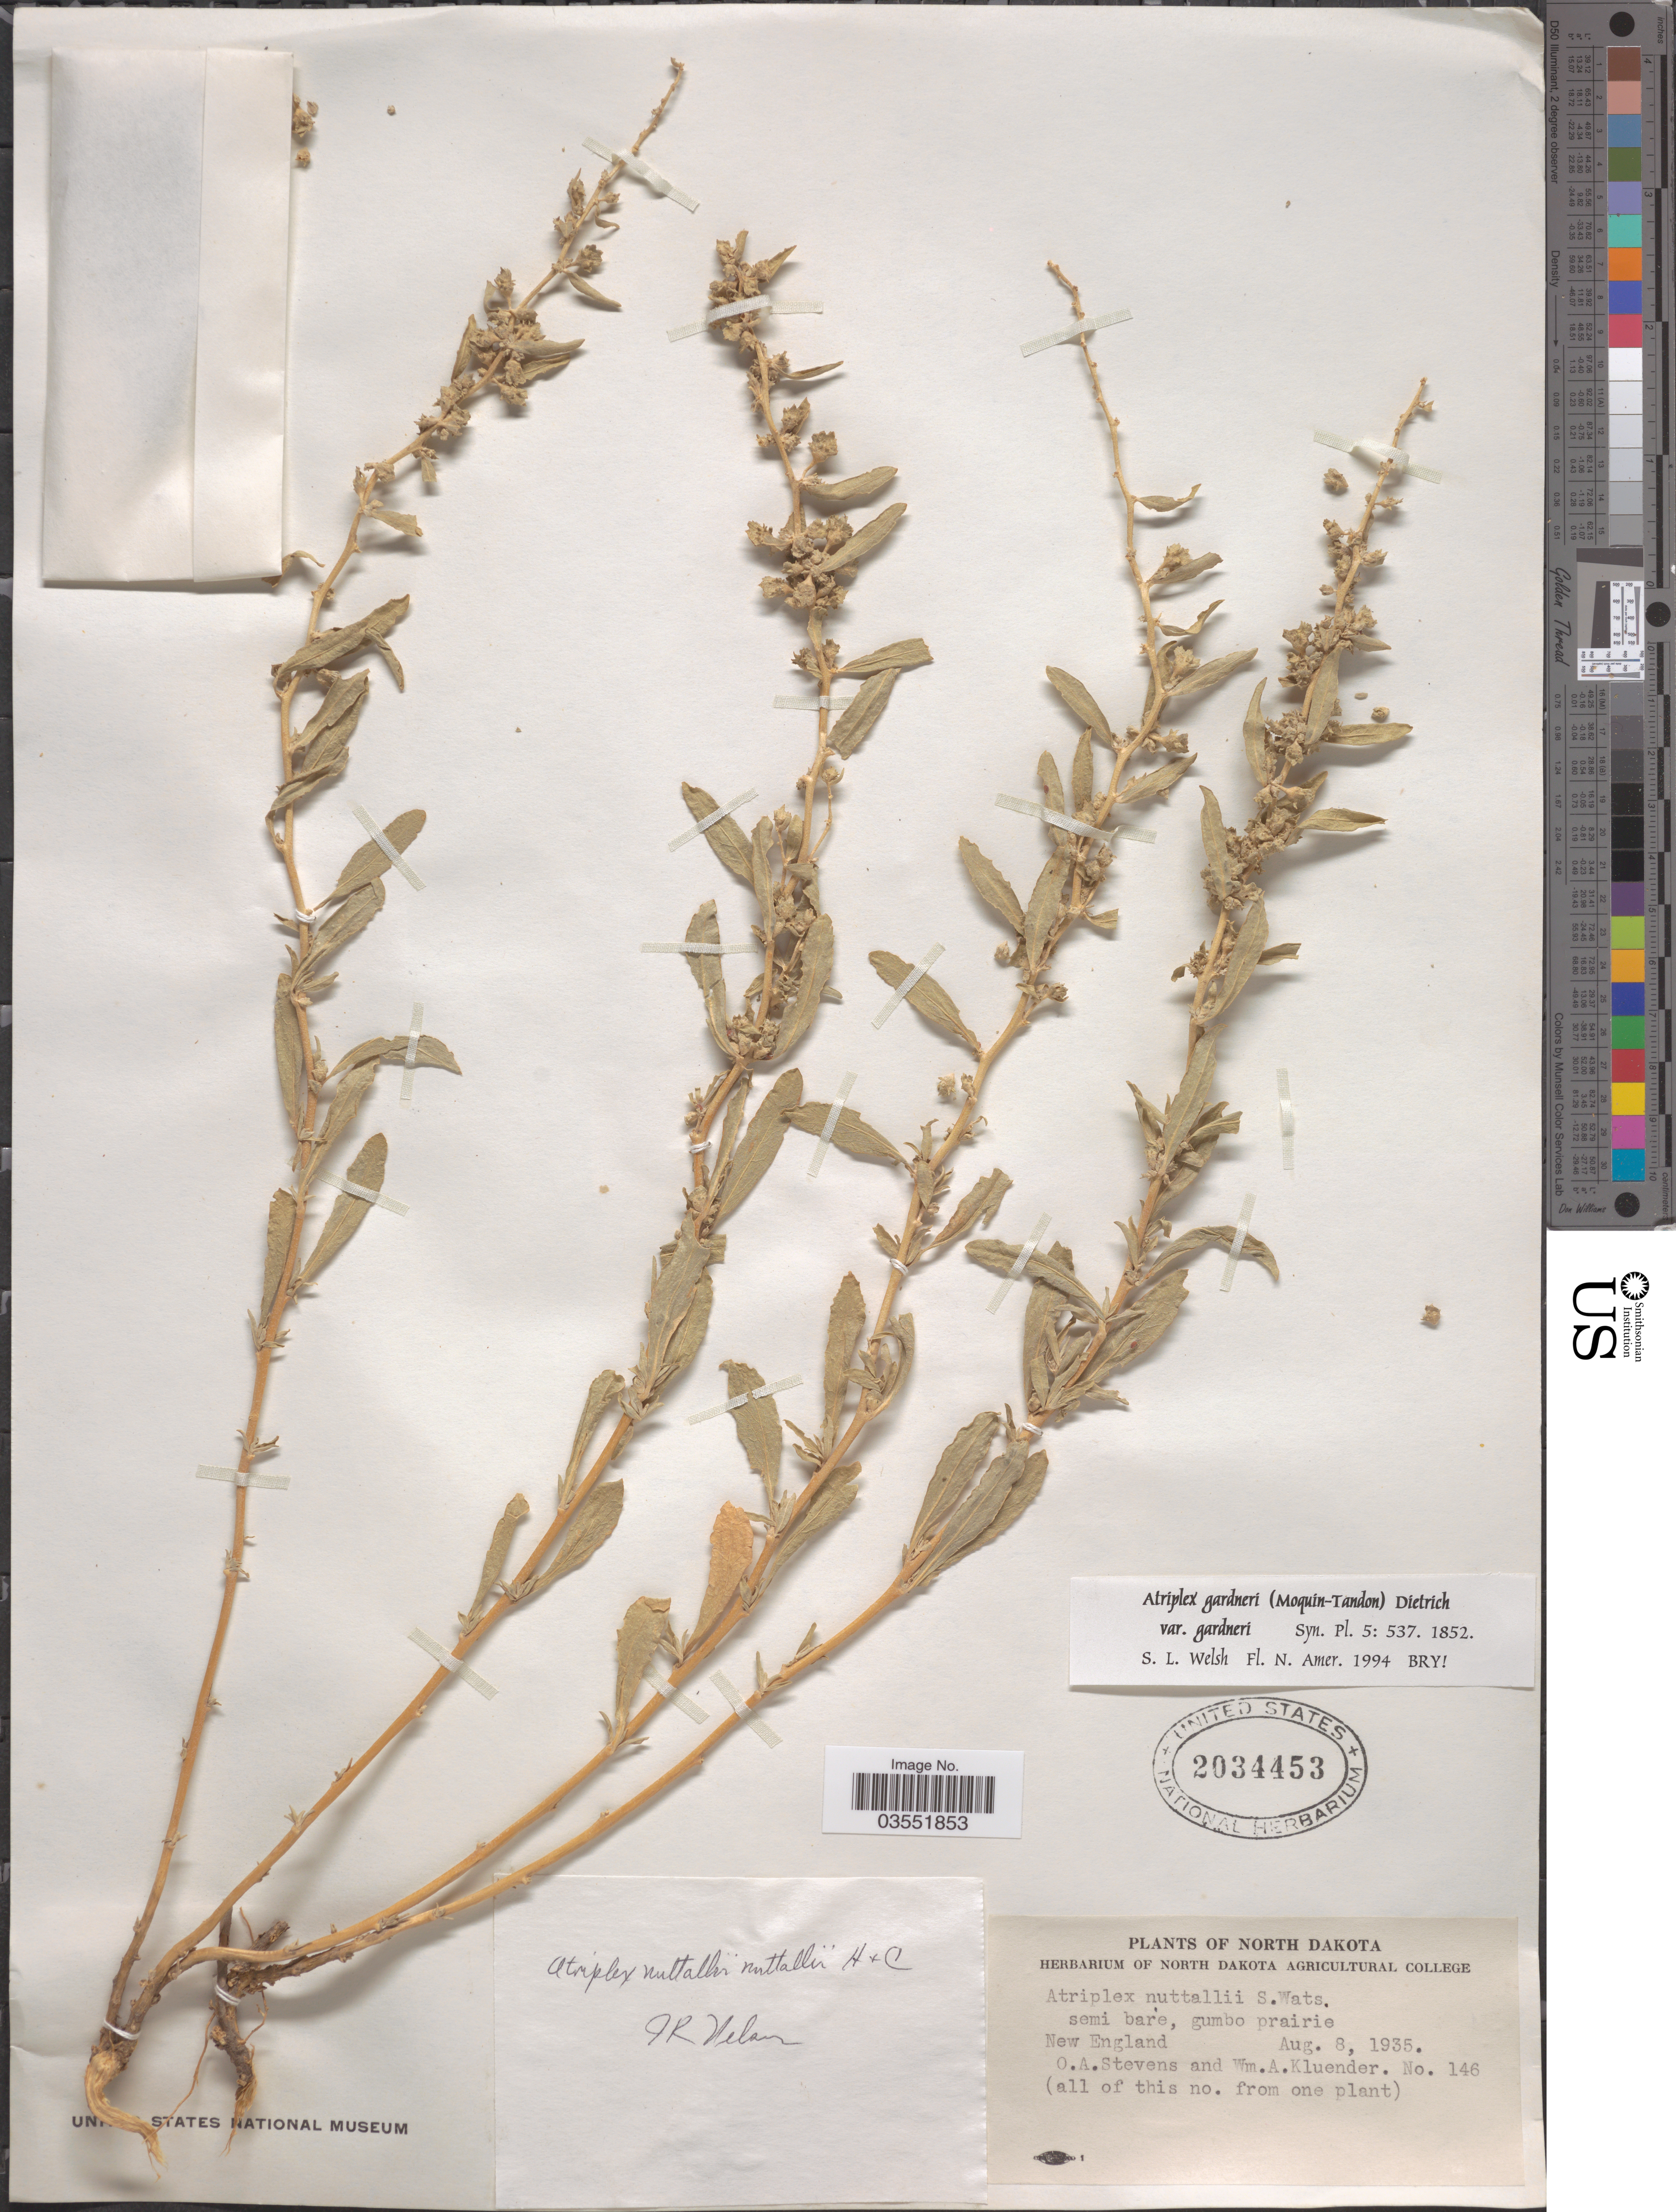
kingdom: Plantae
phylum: Tracheophyta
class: Magnoliopsida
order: Caryophyllales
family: Amaranthaceae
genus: Atriplex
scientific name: Atriplex gardneri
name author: (Moq.) D. Dietr.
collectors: O. A. Stevens & W. Kluender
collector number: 146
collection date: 1935-08-08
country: United States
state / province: North Dakota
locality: New England.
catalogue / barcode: US 2034453